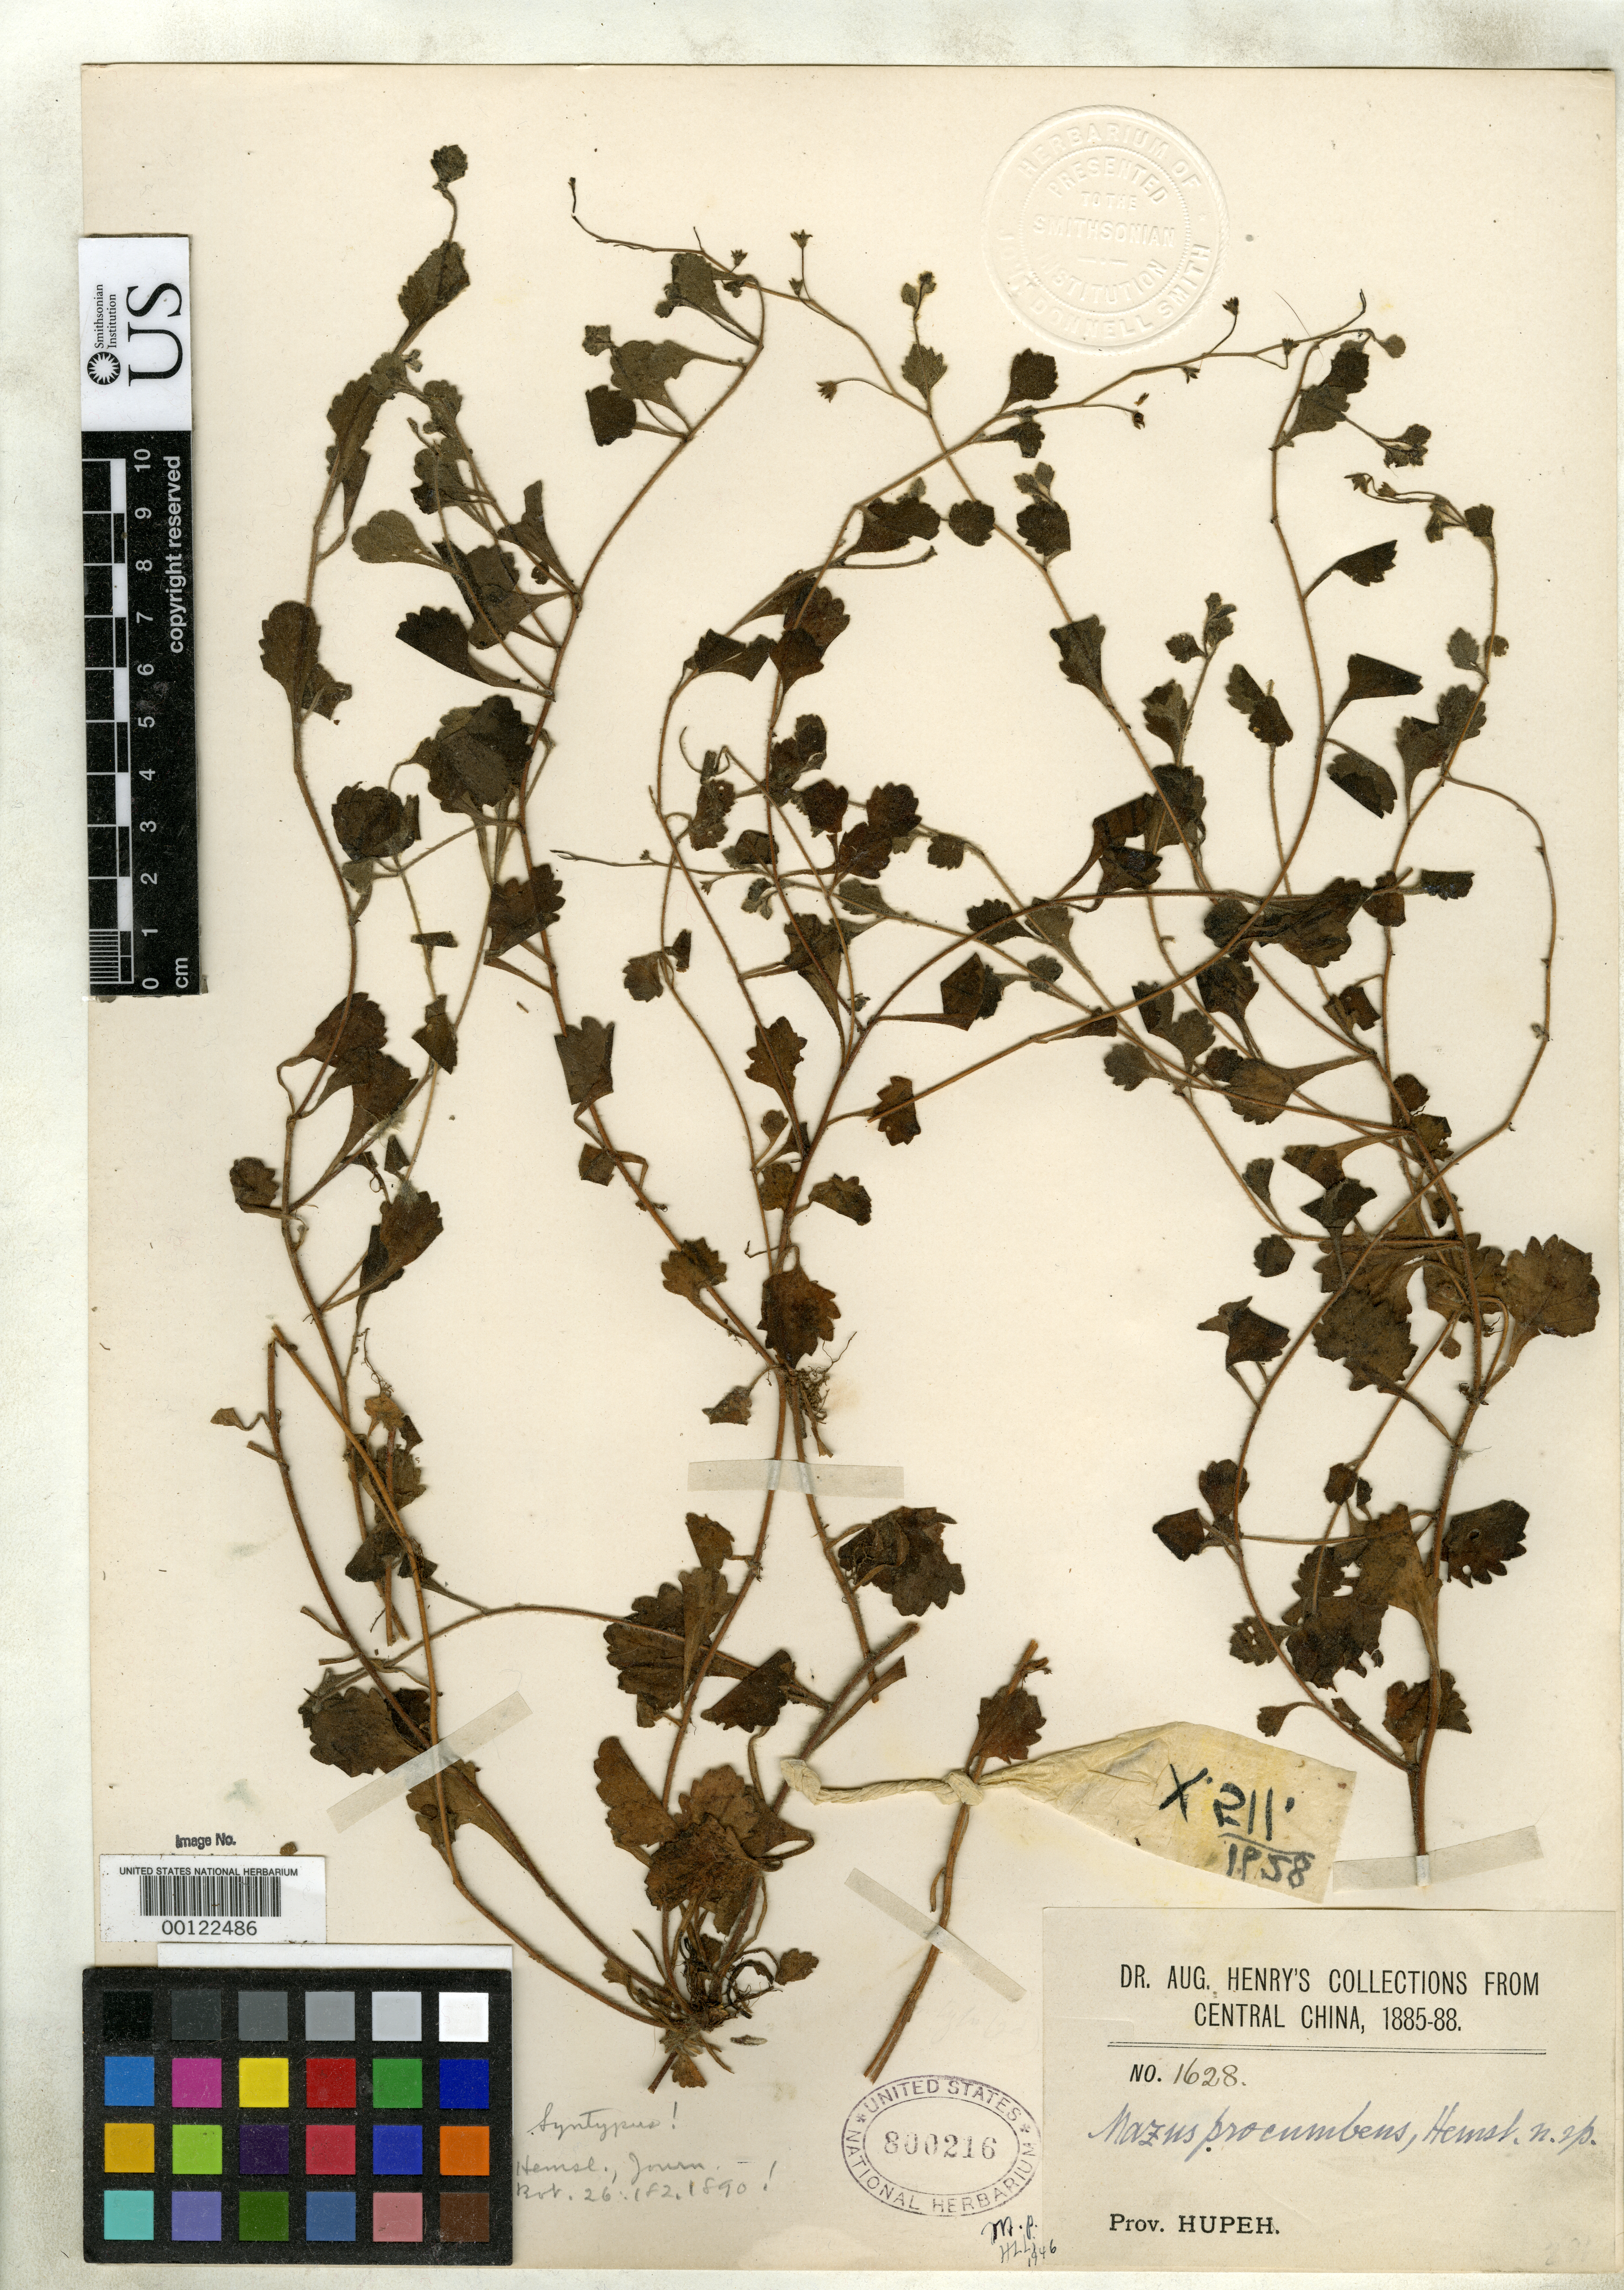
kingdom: Plantae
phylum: Tracheophyta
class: Magnoliopsida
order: Lamiales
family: Mazaceae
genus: Mazus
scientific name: Mazus procumbens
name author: Hemsl. ex F.B. Forbes & Hemsl.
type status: Isosyntype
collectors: A. Henry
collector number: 1628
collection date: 1885/1888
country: China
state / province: Hubei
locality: Central China. Prov. Hupeh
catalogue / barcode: US 800216